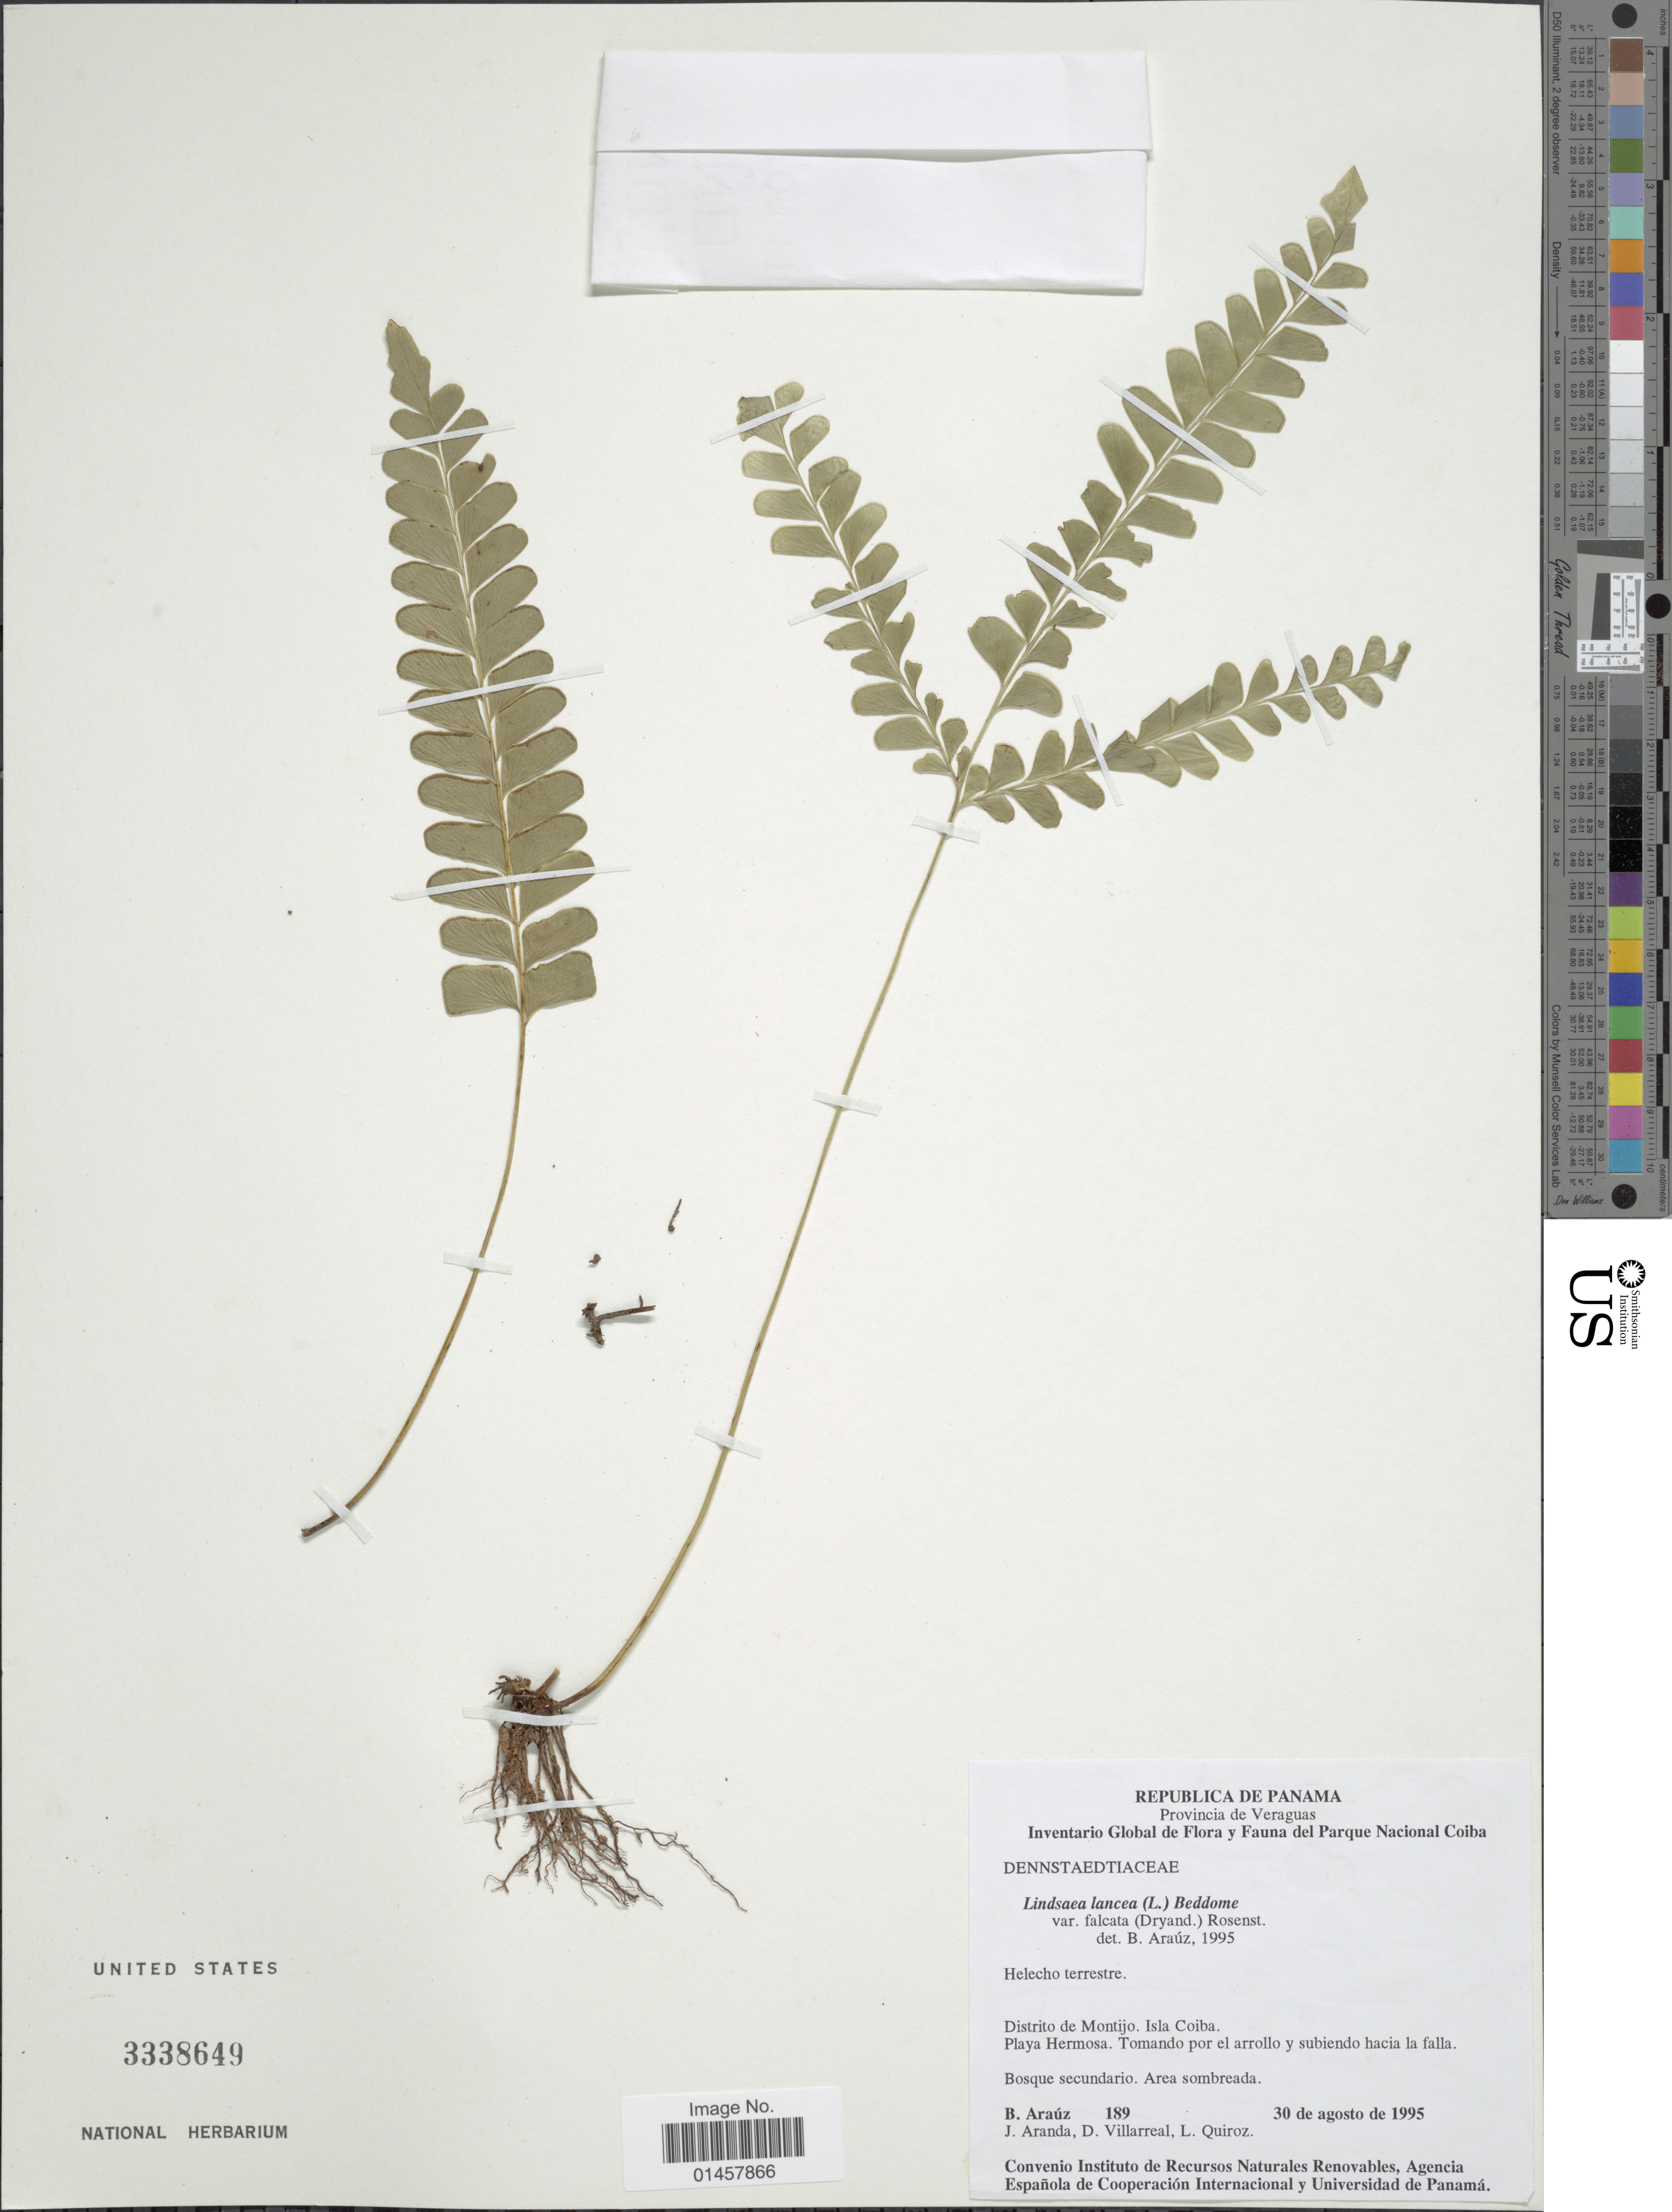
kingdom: Plantae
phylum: Tracheophyta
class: Polypodiopsida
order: Polypodiales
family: Lindsaeaceae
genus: Lindsaea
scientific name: Lindsaea lancea var. lancea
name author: (L.) Bedd.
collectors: B. Araúz, J. Aranda, D. Villarreal & L. Quiroz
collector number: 189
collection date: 1995-08-30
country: Panama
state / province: Veraguas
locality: Provincia de Veraguas, Distrito de Montijo, Isla Coiba, Playa Hermosa, Tomando por el arrollo y subiendo hacia la falla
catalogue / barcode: US 3338649